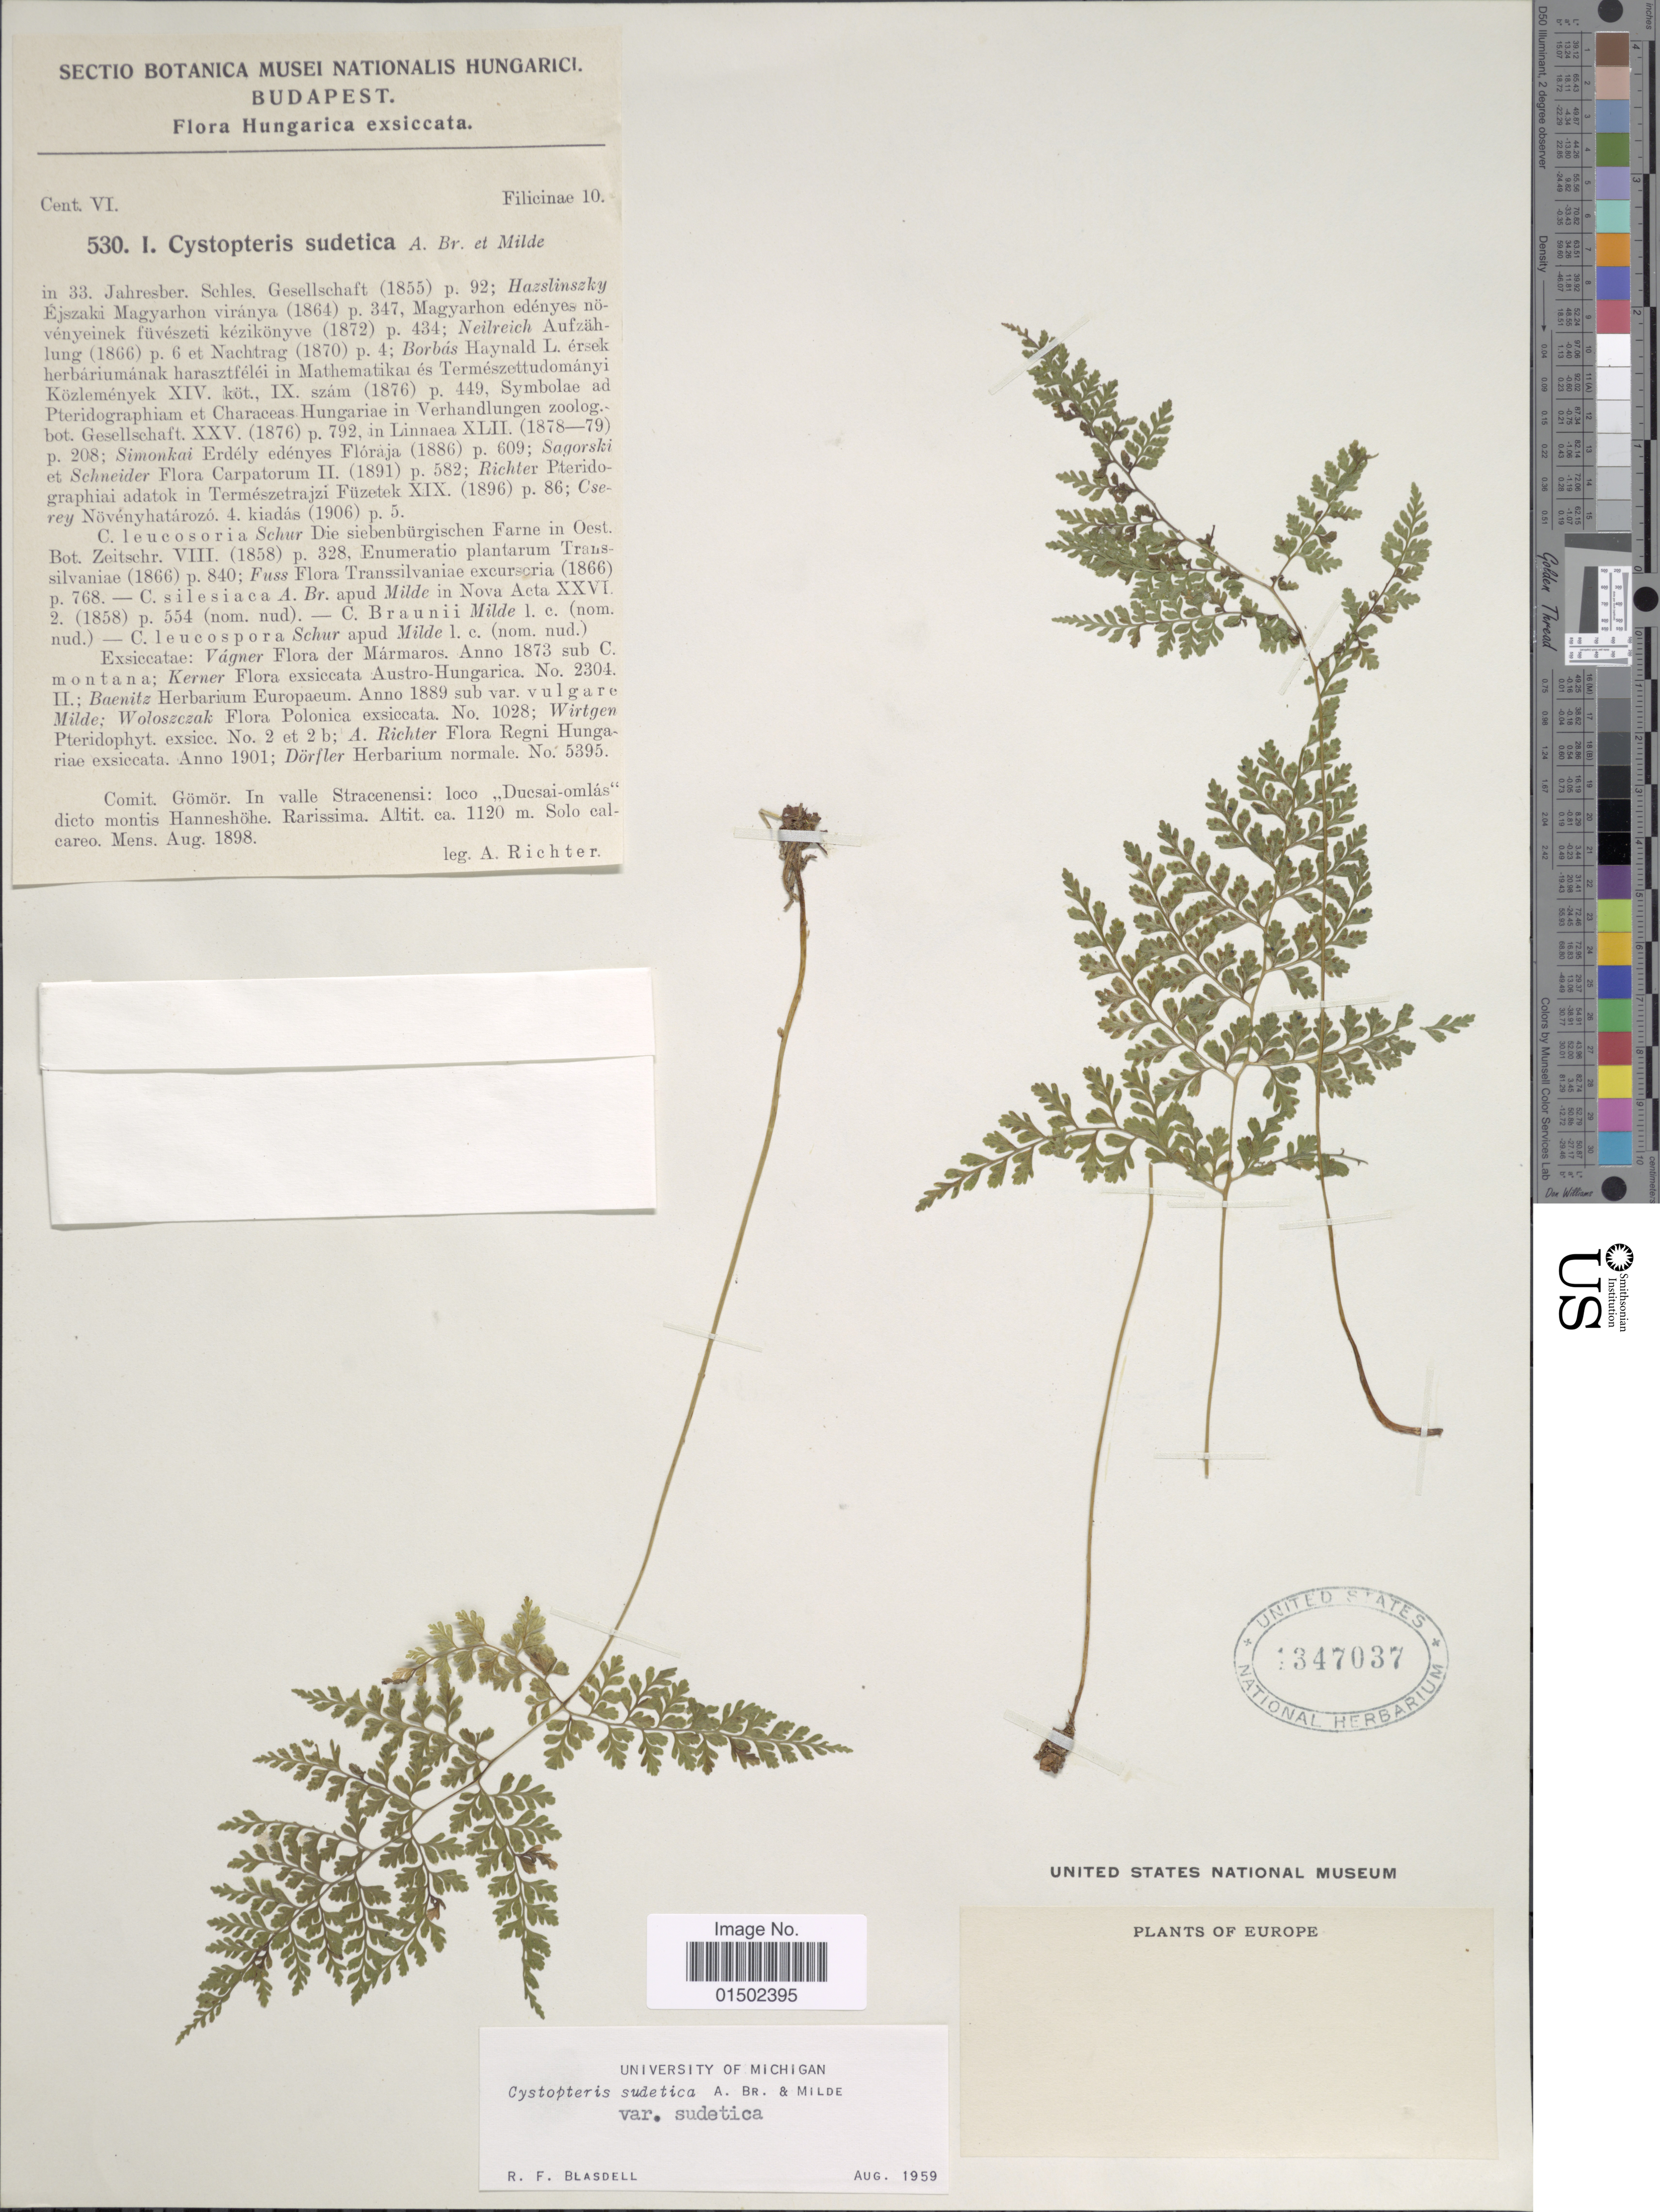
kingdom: Plantae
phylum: Tracheophyta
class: Polypodiopsida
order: Polypodiales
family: Cystopteridaceae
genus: Cystopteris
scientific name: Cystopteris sudetica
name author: A. Braun & Milde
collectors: A. Richter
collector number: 530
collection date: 1898-08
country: Hungary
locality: Comit. Gomor. In valle Stracenensi: loco Ducsai-omlas dicto montis Hanneshohe Rarissima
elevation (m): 1120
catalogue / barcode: US 1347037